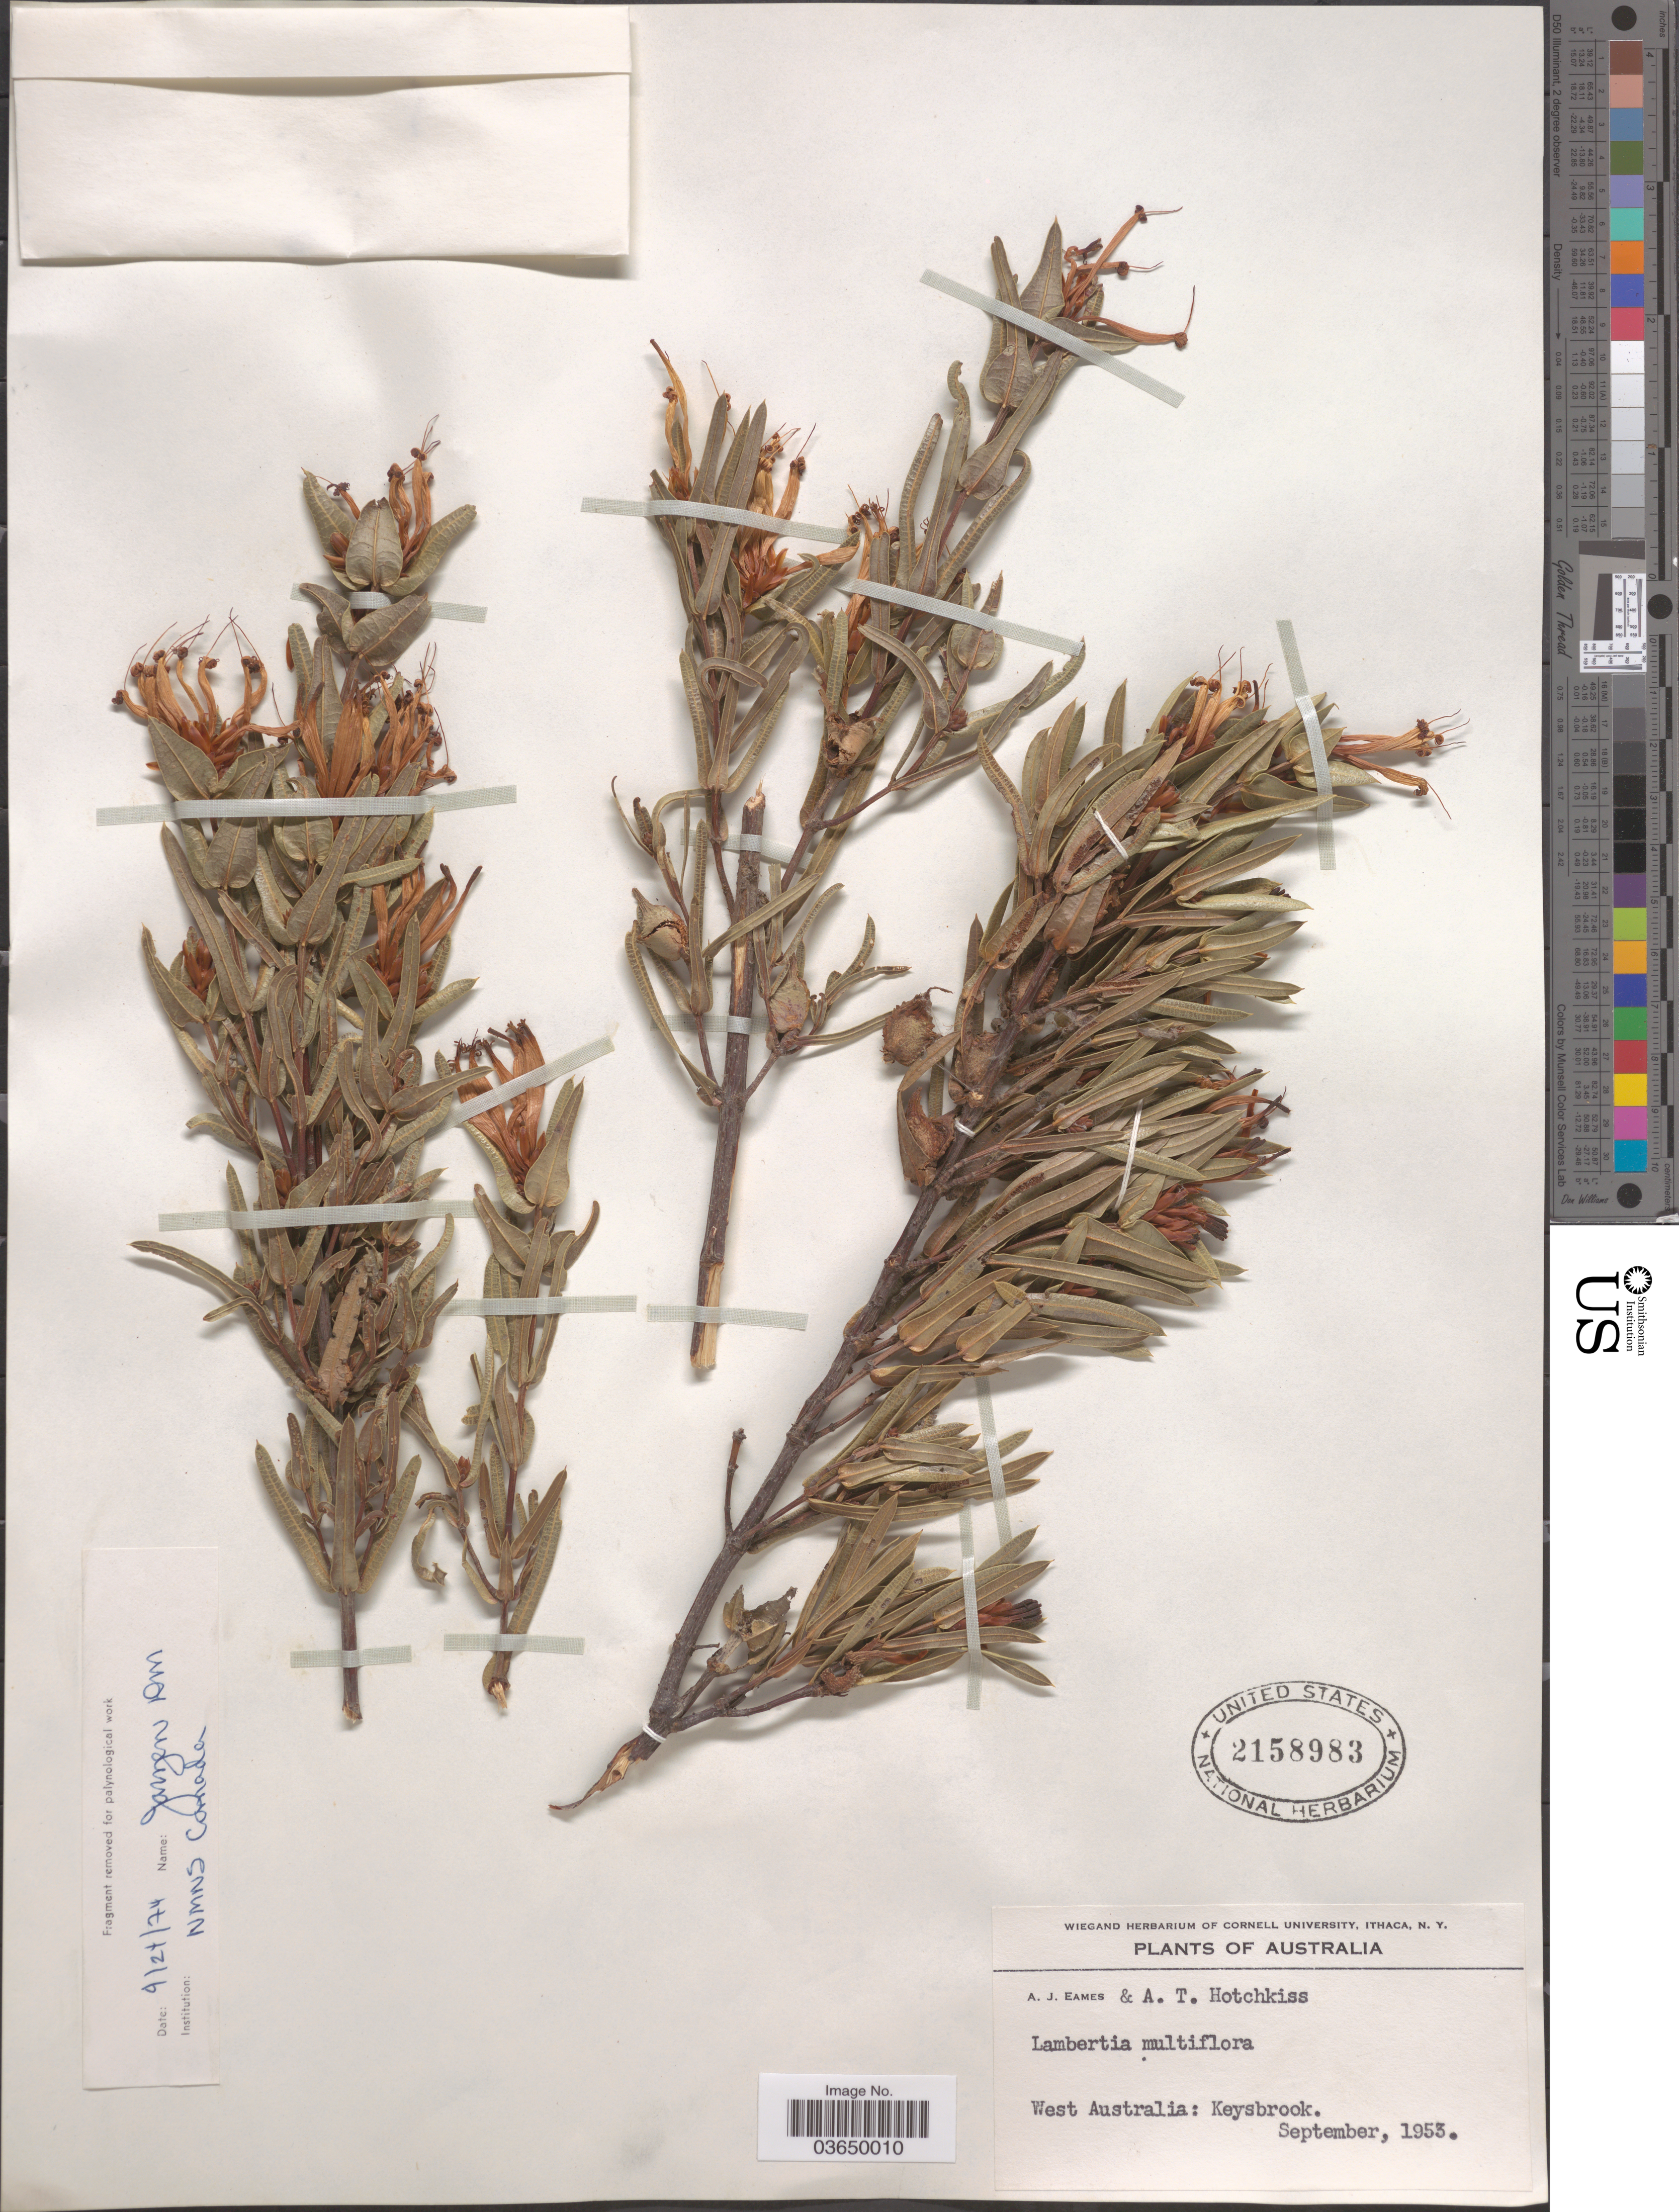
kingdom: Plantae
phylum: Tracheophyta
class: Magnoliopsida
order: Proteales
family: Proteaceae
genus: Lambertia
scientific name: Lambertia multiflora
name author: Lindl.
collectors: A. J. Eames & A. Hotchkiss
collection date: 1953-09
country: Australia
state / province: Western Australia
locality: West Australia: Keysbrook.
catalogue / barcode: US 2158983